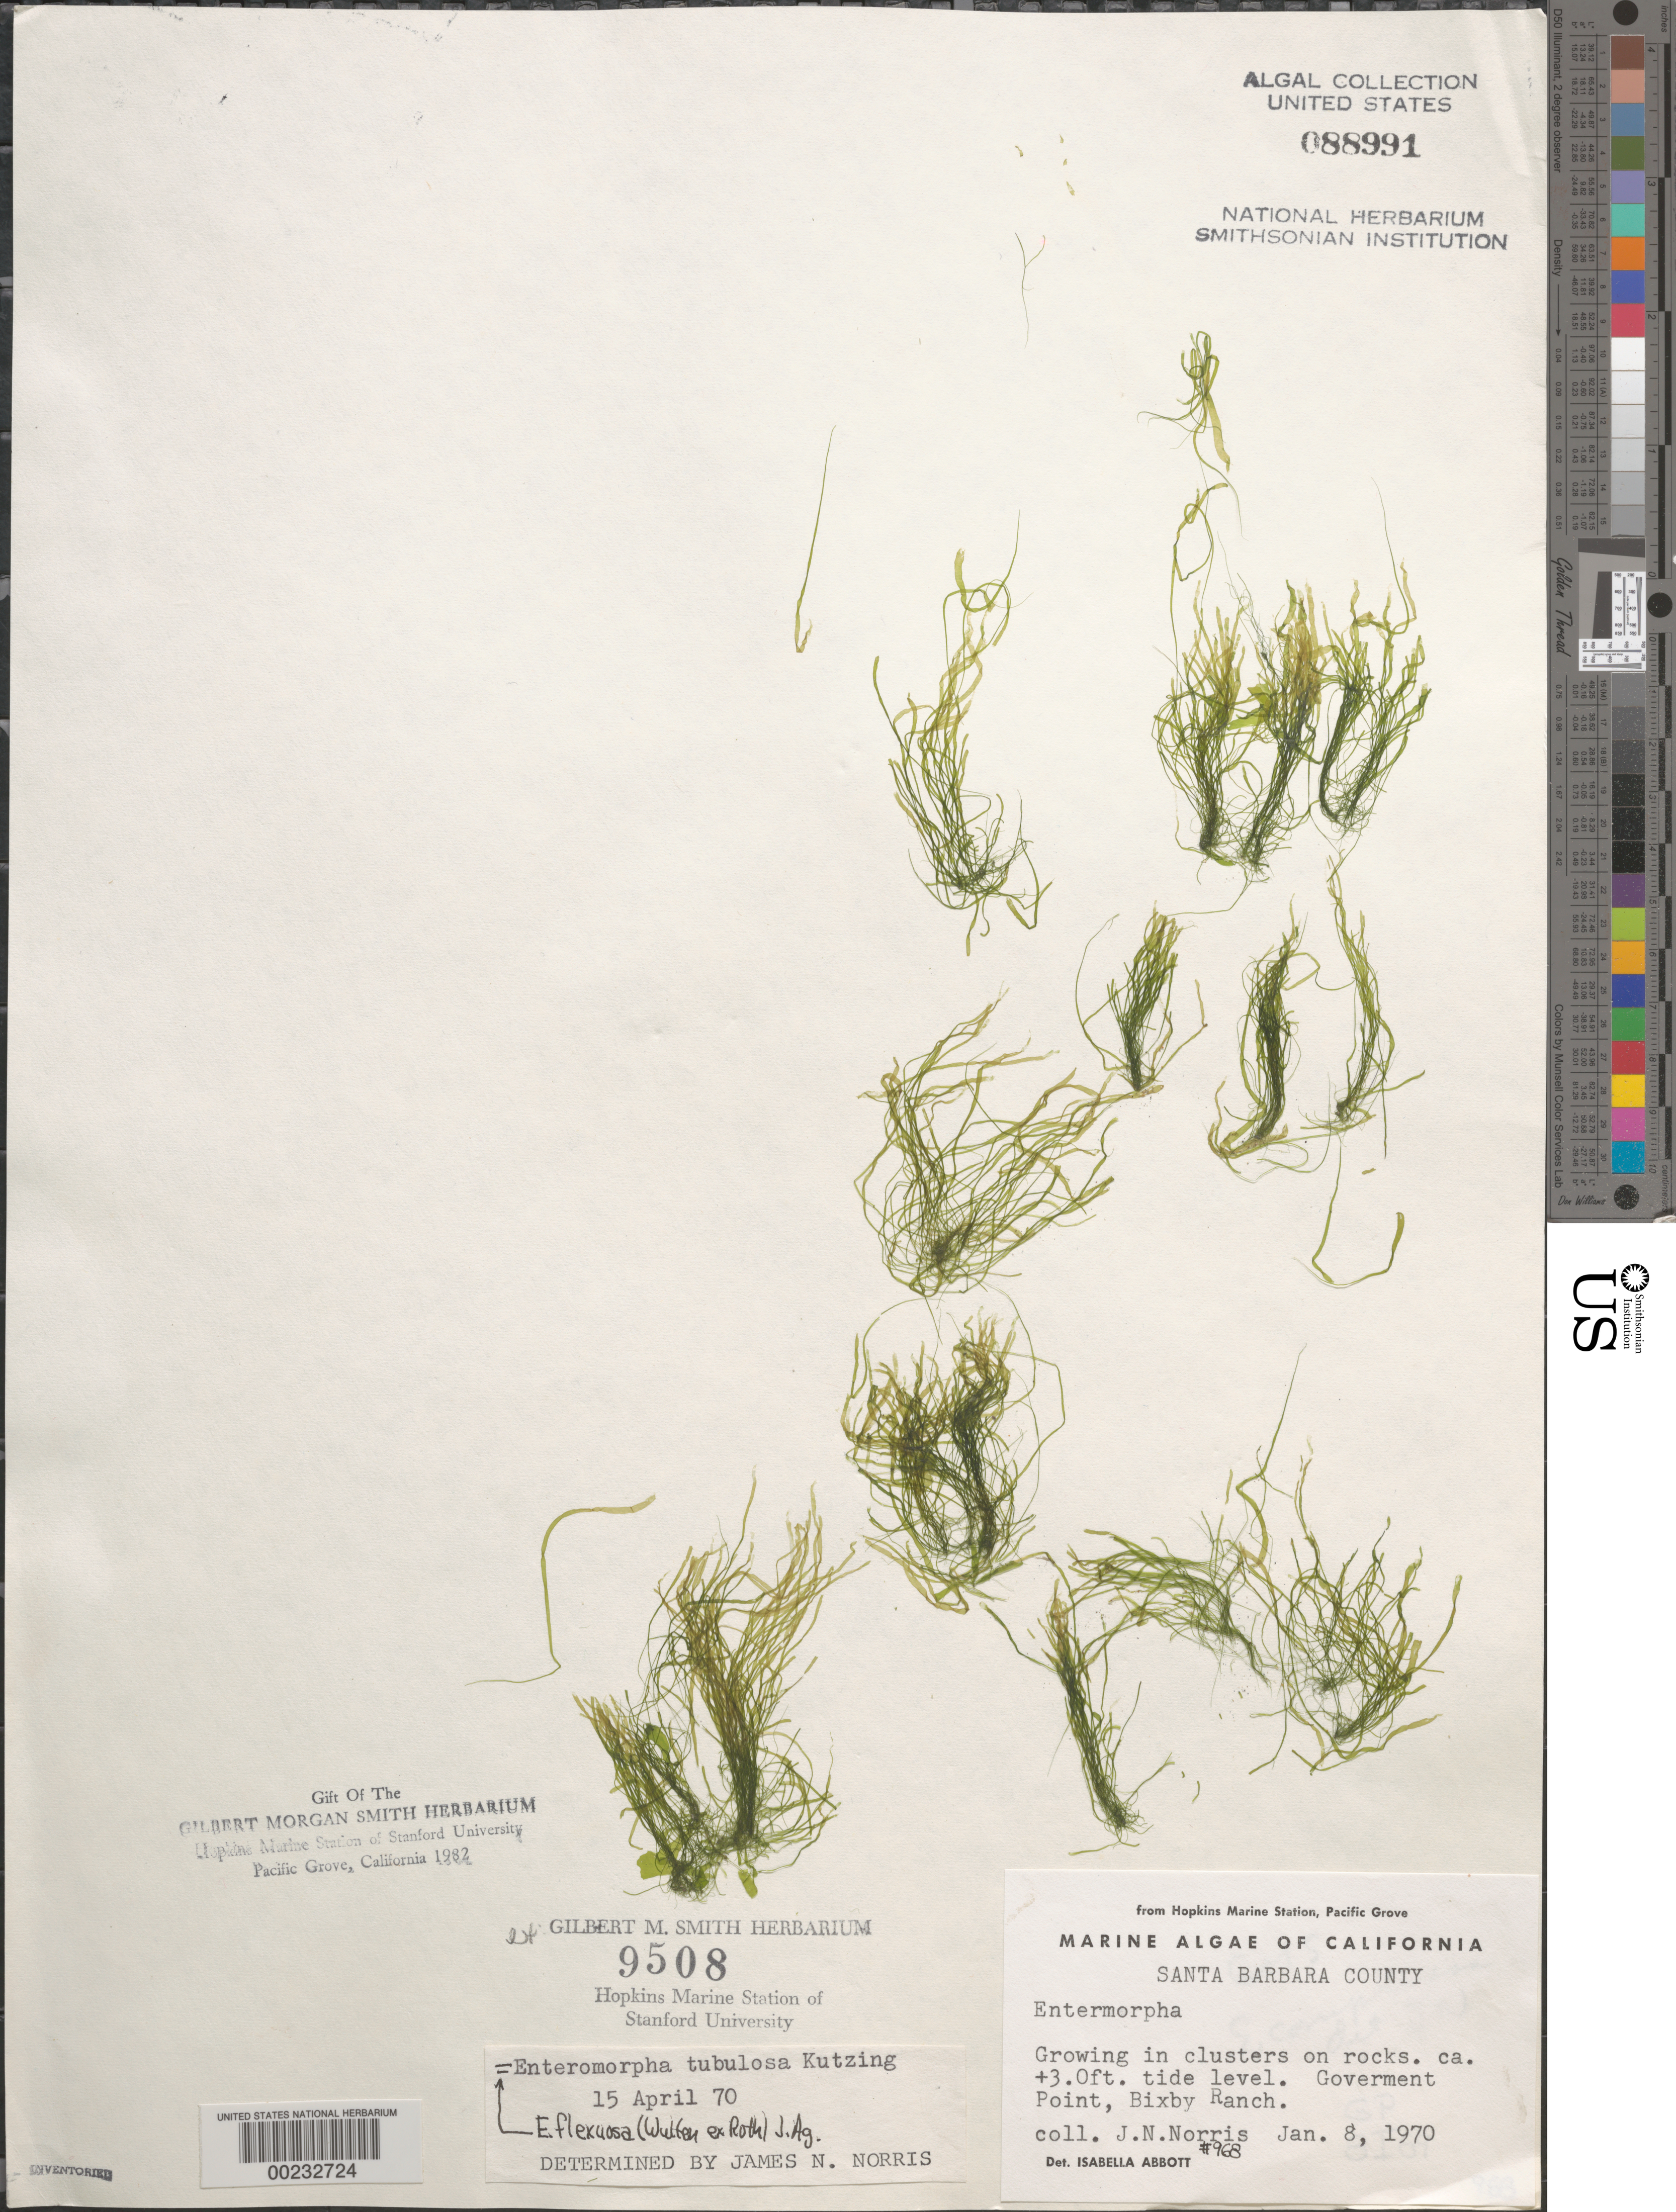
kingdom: Plantae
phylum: Chlorophyta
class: Ulvophyceae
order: Ulvales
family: Ulvaceae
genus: Ulva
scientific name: Ulva flexuosa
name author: Wulfen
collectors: J. N. Norris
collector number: JN-968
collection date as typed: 08 Jan 1970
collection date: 1970-01-08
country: United States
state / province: California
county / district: Santa Barbara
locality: Government Point, Bixby Ranch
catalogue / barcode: US 88991